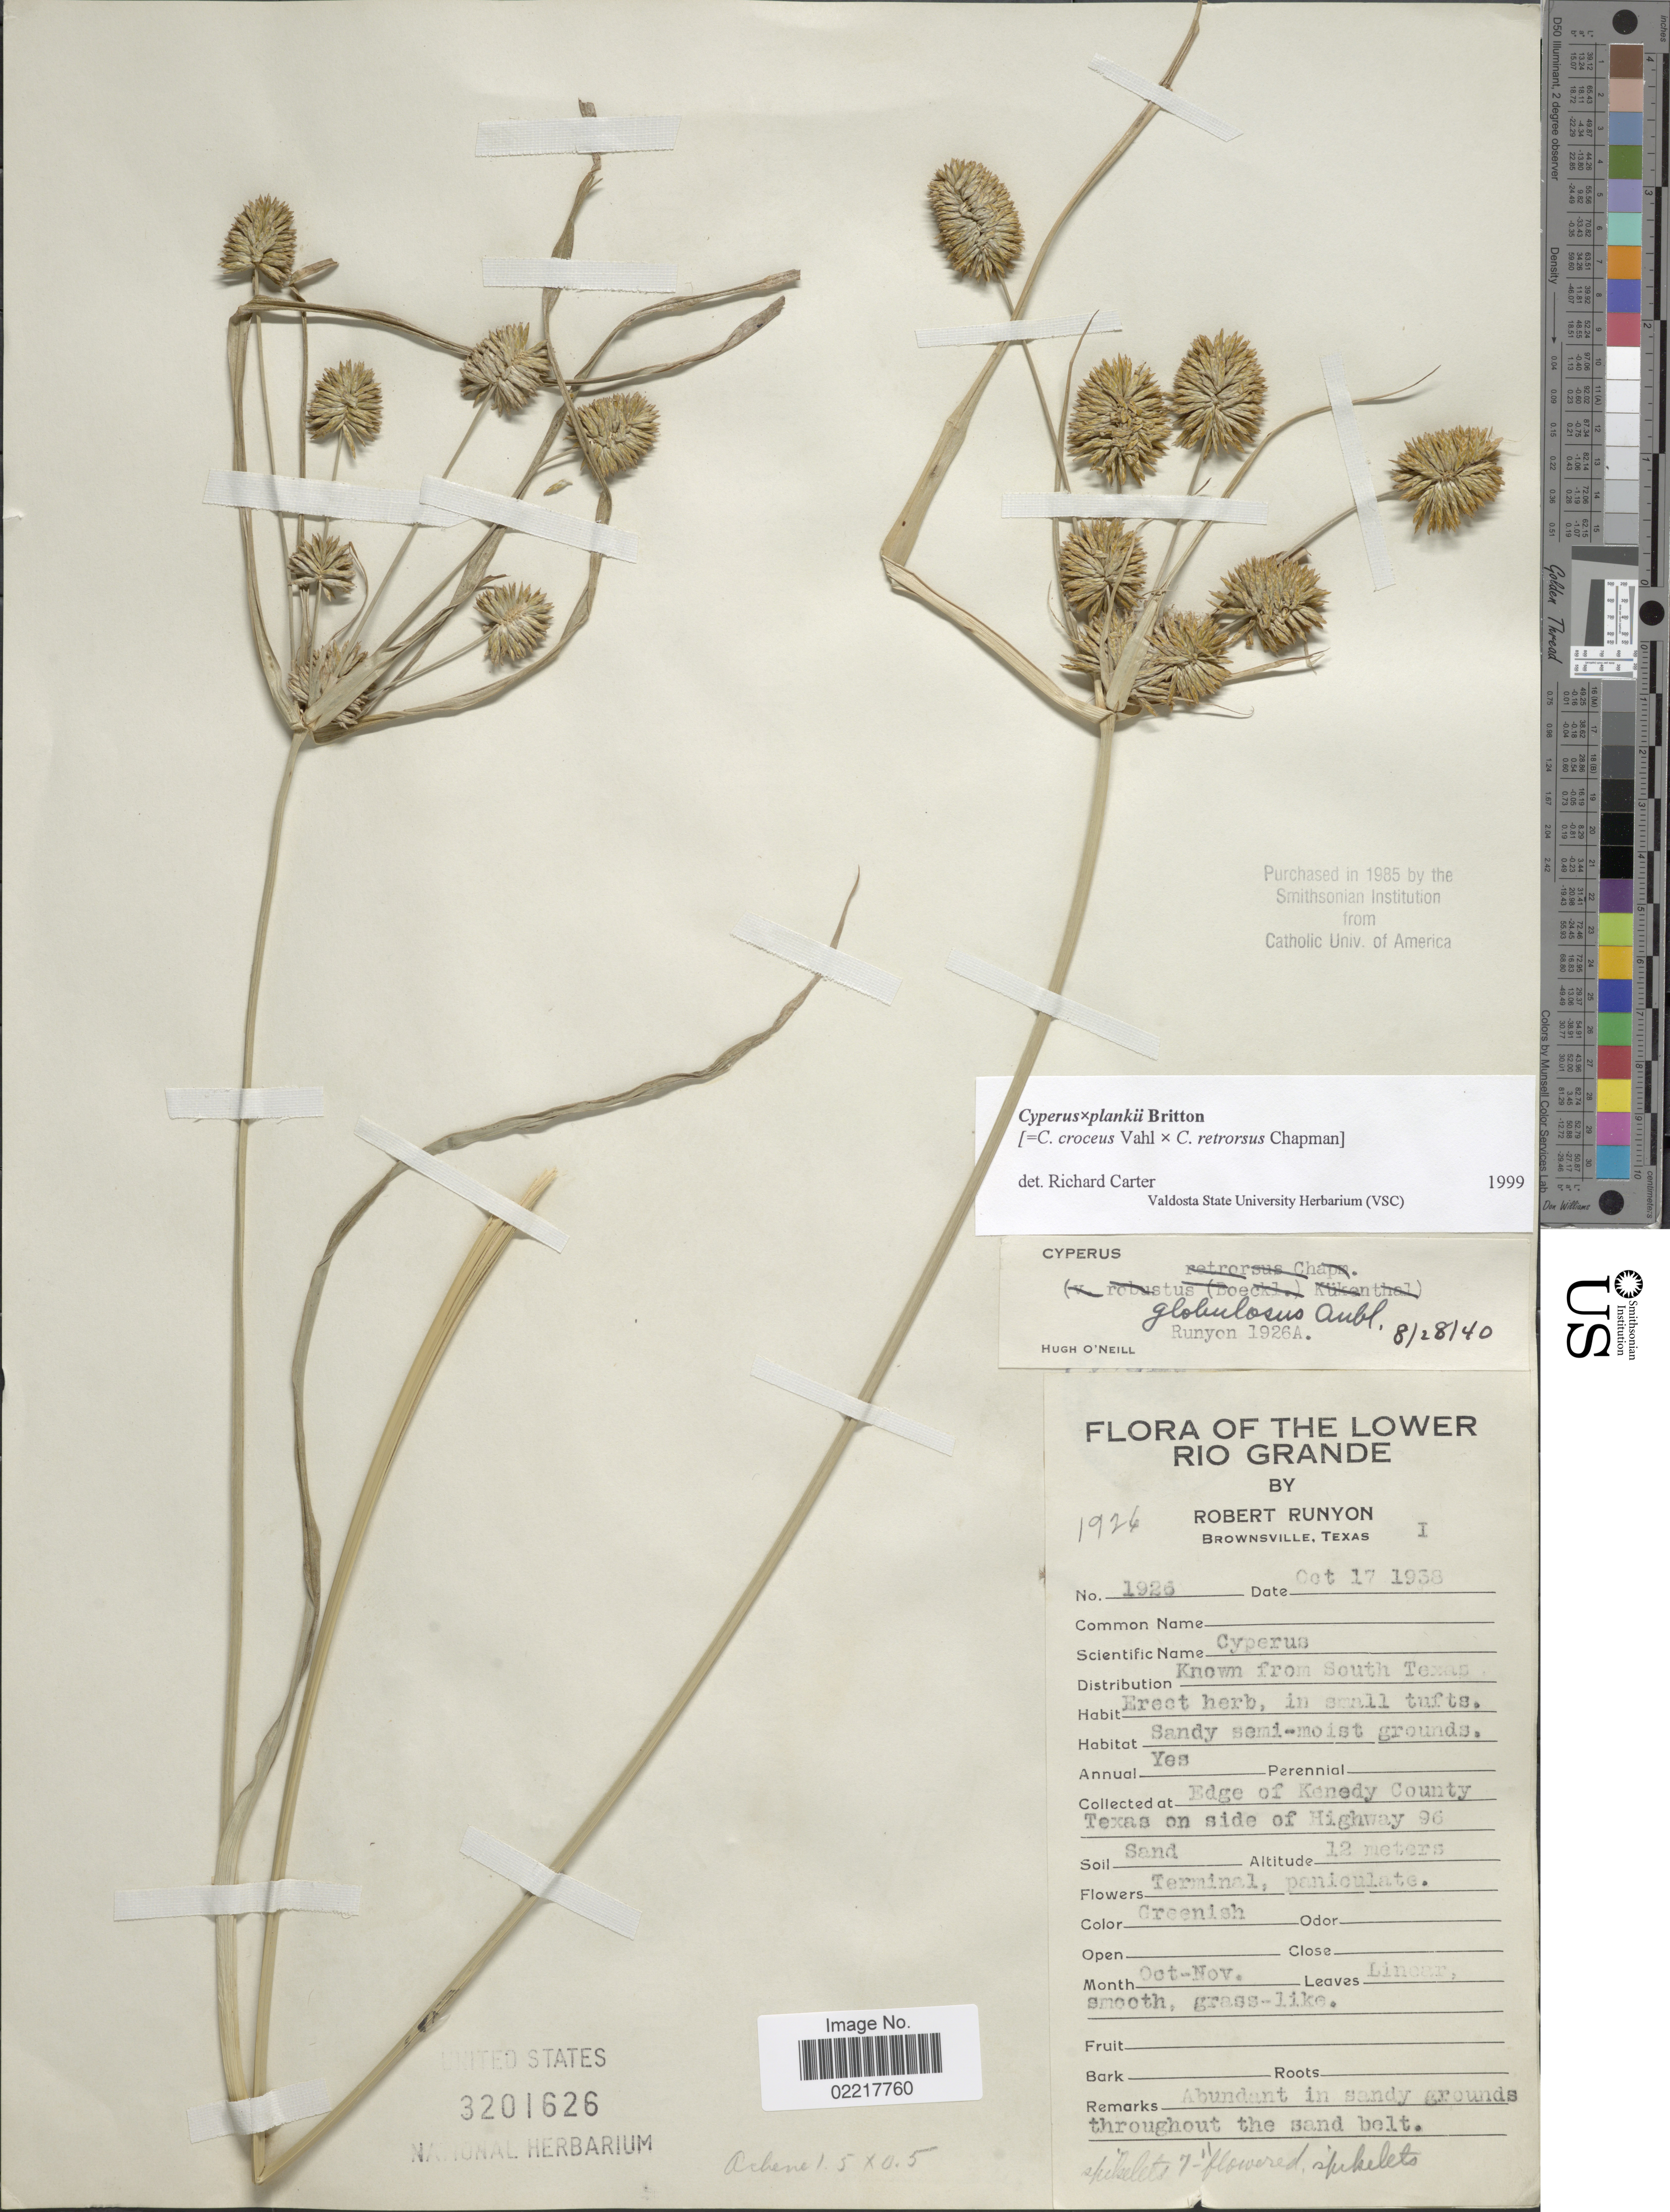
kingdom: Plantae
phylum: Tracheophyta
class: Liliopsida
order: Poales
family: Cyperaceae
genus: Cyperus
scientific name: Cyperus x plankii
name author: Britton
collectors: R. Runyon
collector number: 1926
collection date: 1938-10-17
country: United States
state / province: Texas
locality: Lower Rio Grande. South Texas [unsure placement] Edge of Kenedy County Texas on side of Highway 96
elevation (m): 12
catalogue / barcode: US 3201626